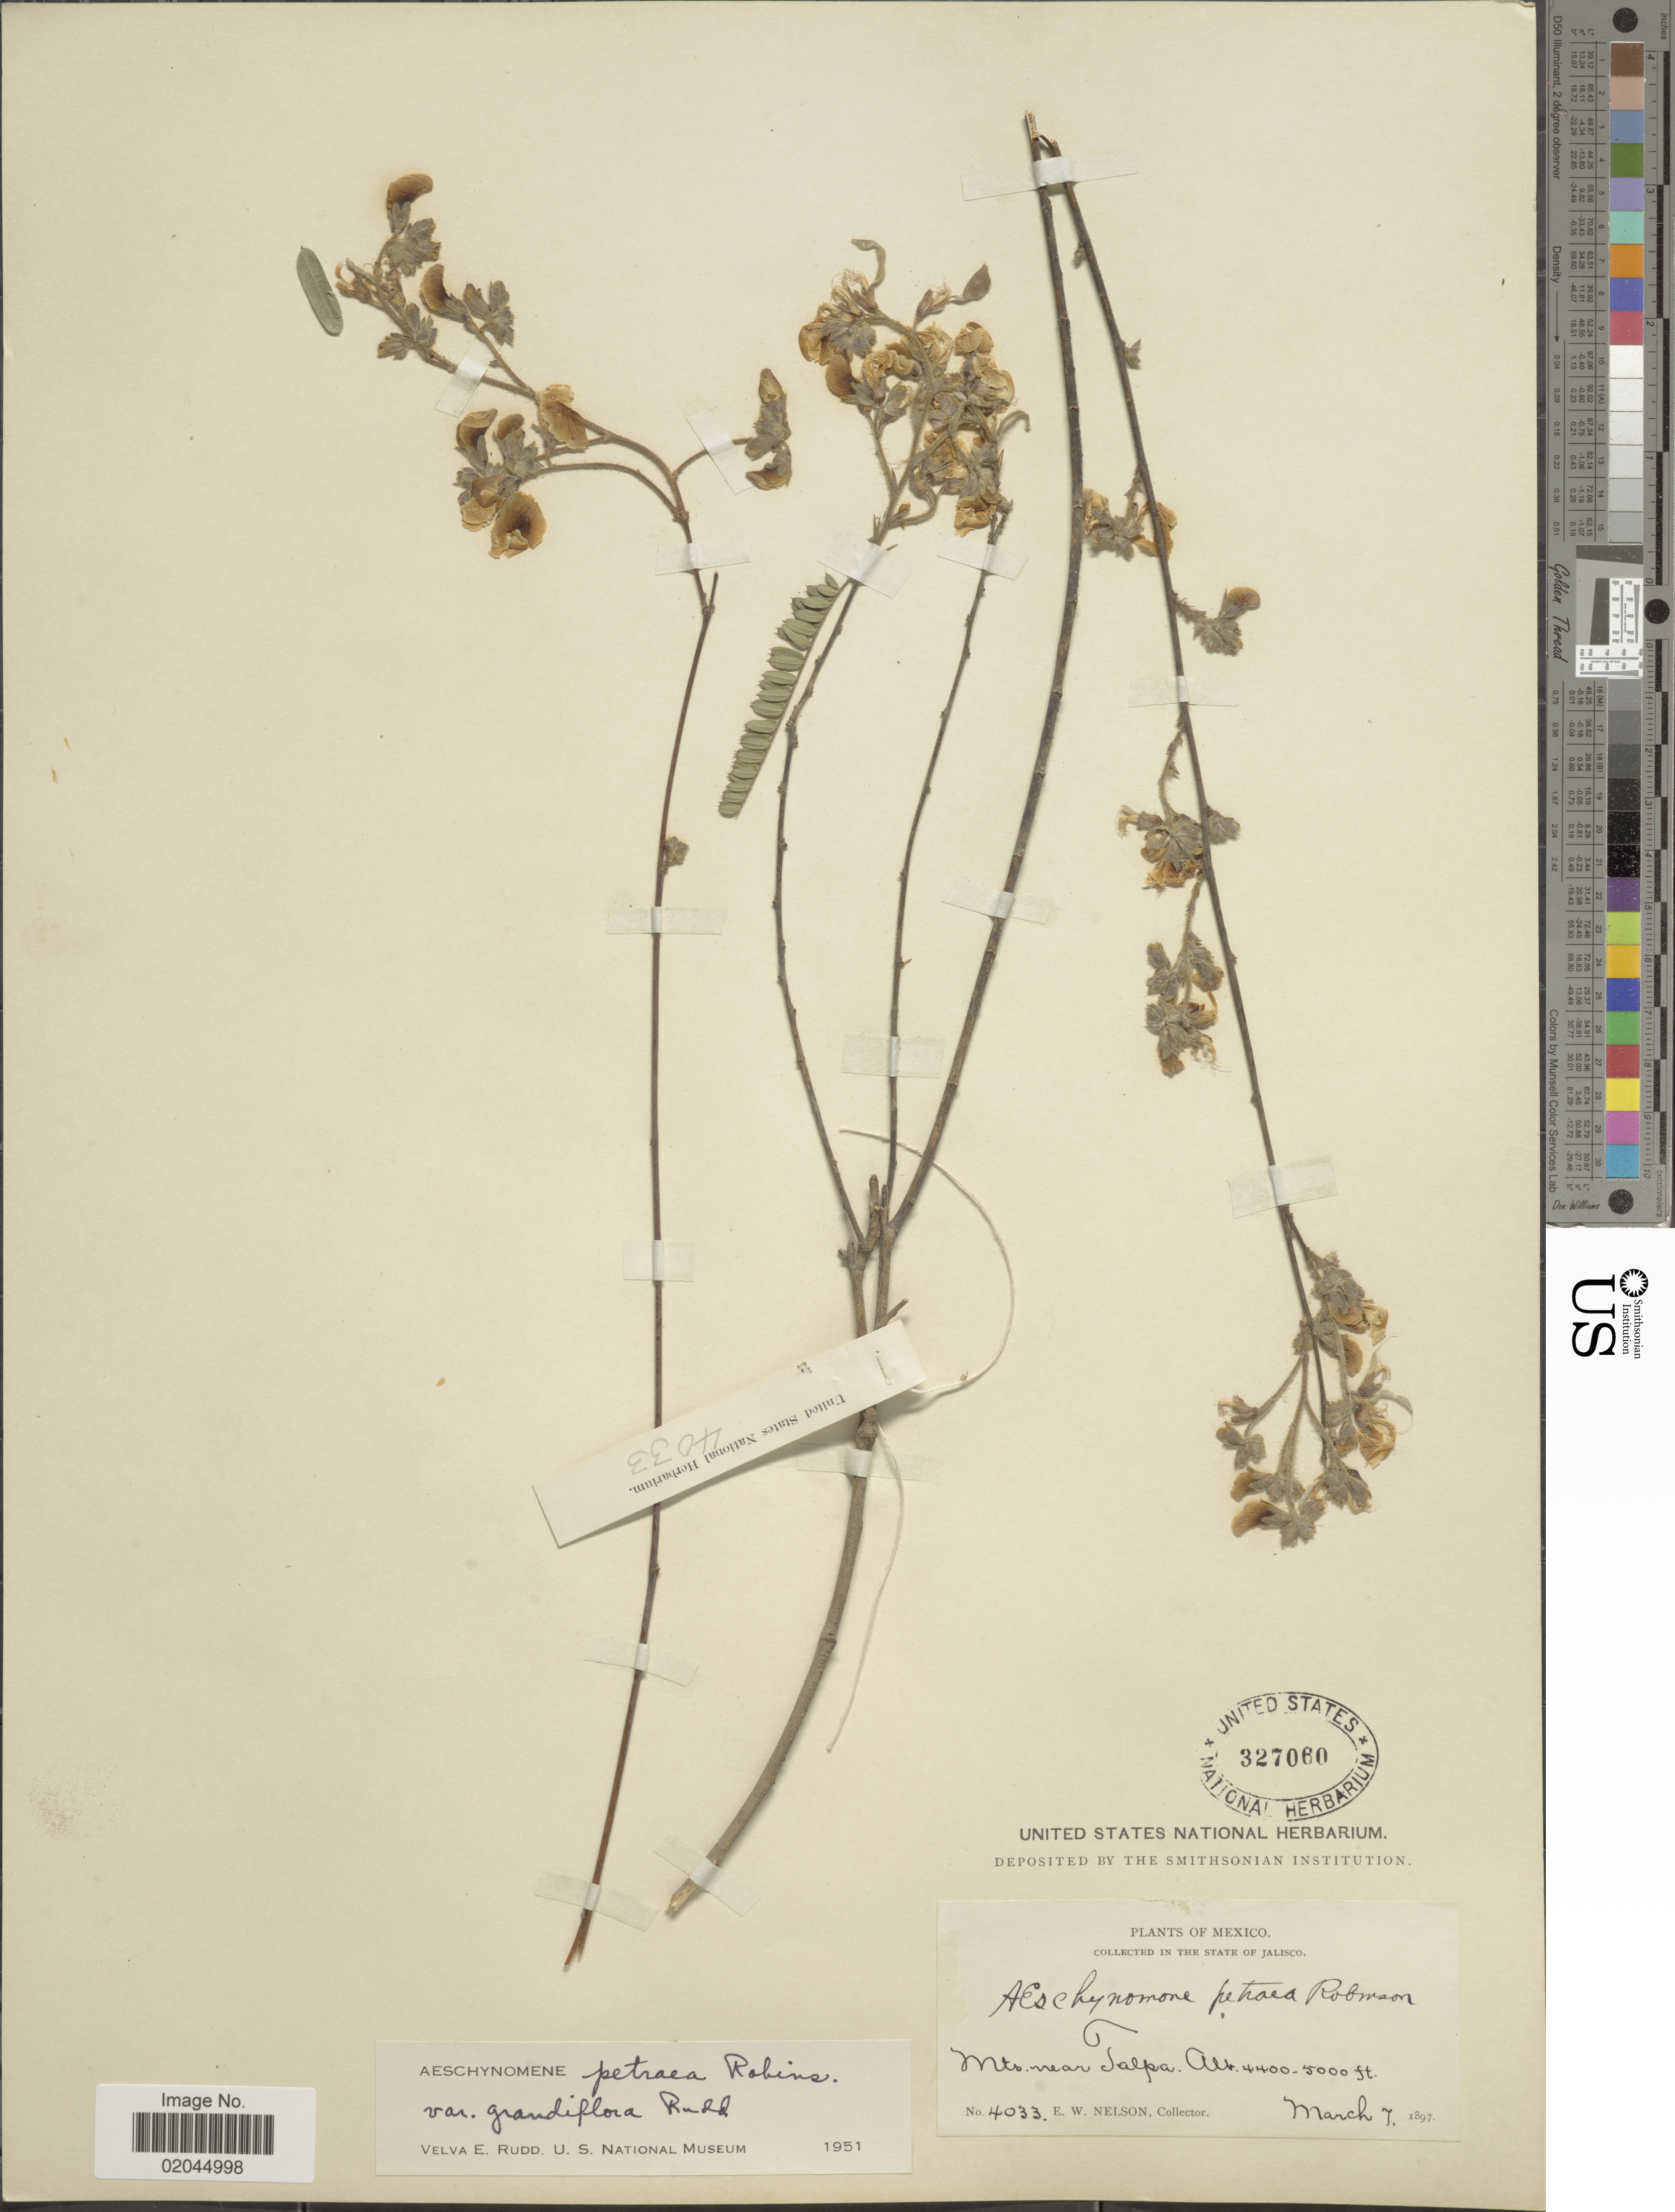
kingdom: Plantae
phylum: Tracheophyta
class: Magnoliopsida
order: Fabales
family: Fabaceae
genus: Aeschynomene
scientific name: Aeschynomene petraea var. grandiflora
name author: Rudd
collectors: E. W. Nelson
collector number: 4033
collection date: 1897-03-07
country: Mexico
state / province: Jalisco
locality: In the State ofJalisco, Mts. near Talpa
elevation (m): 1341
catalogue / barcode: US 327060